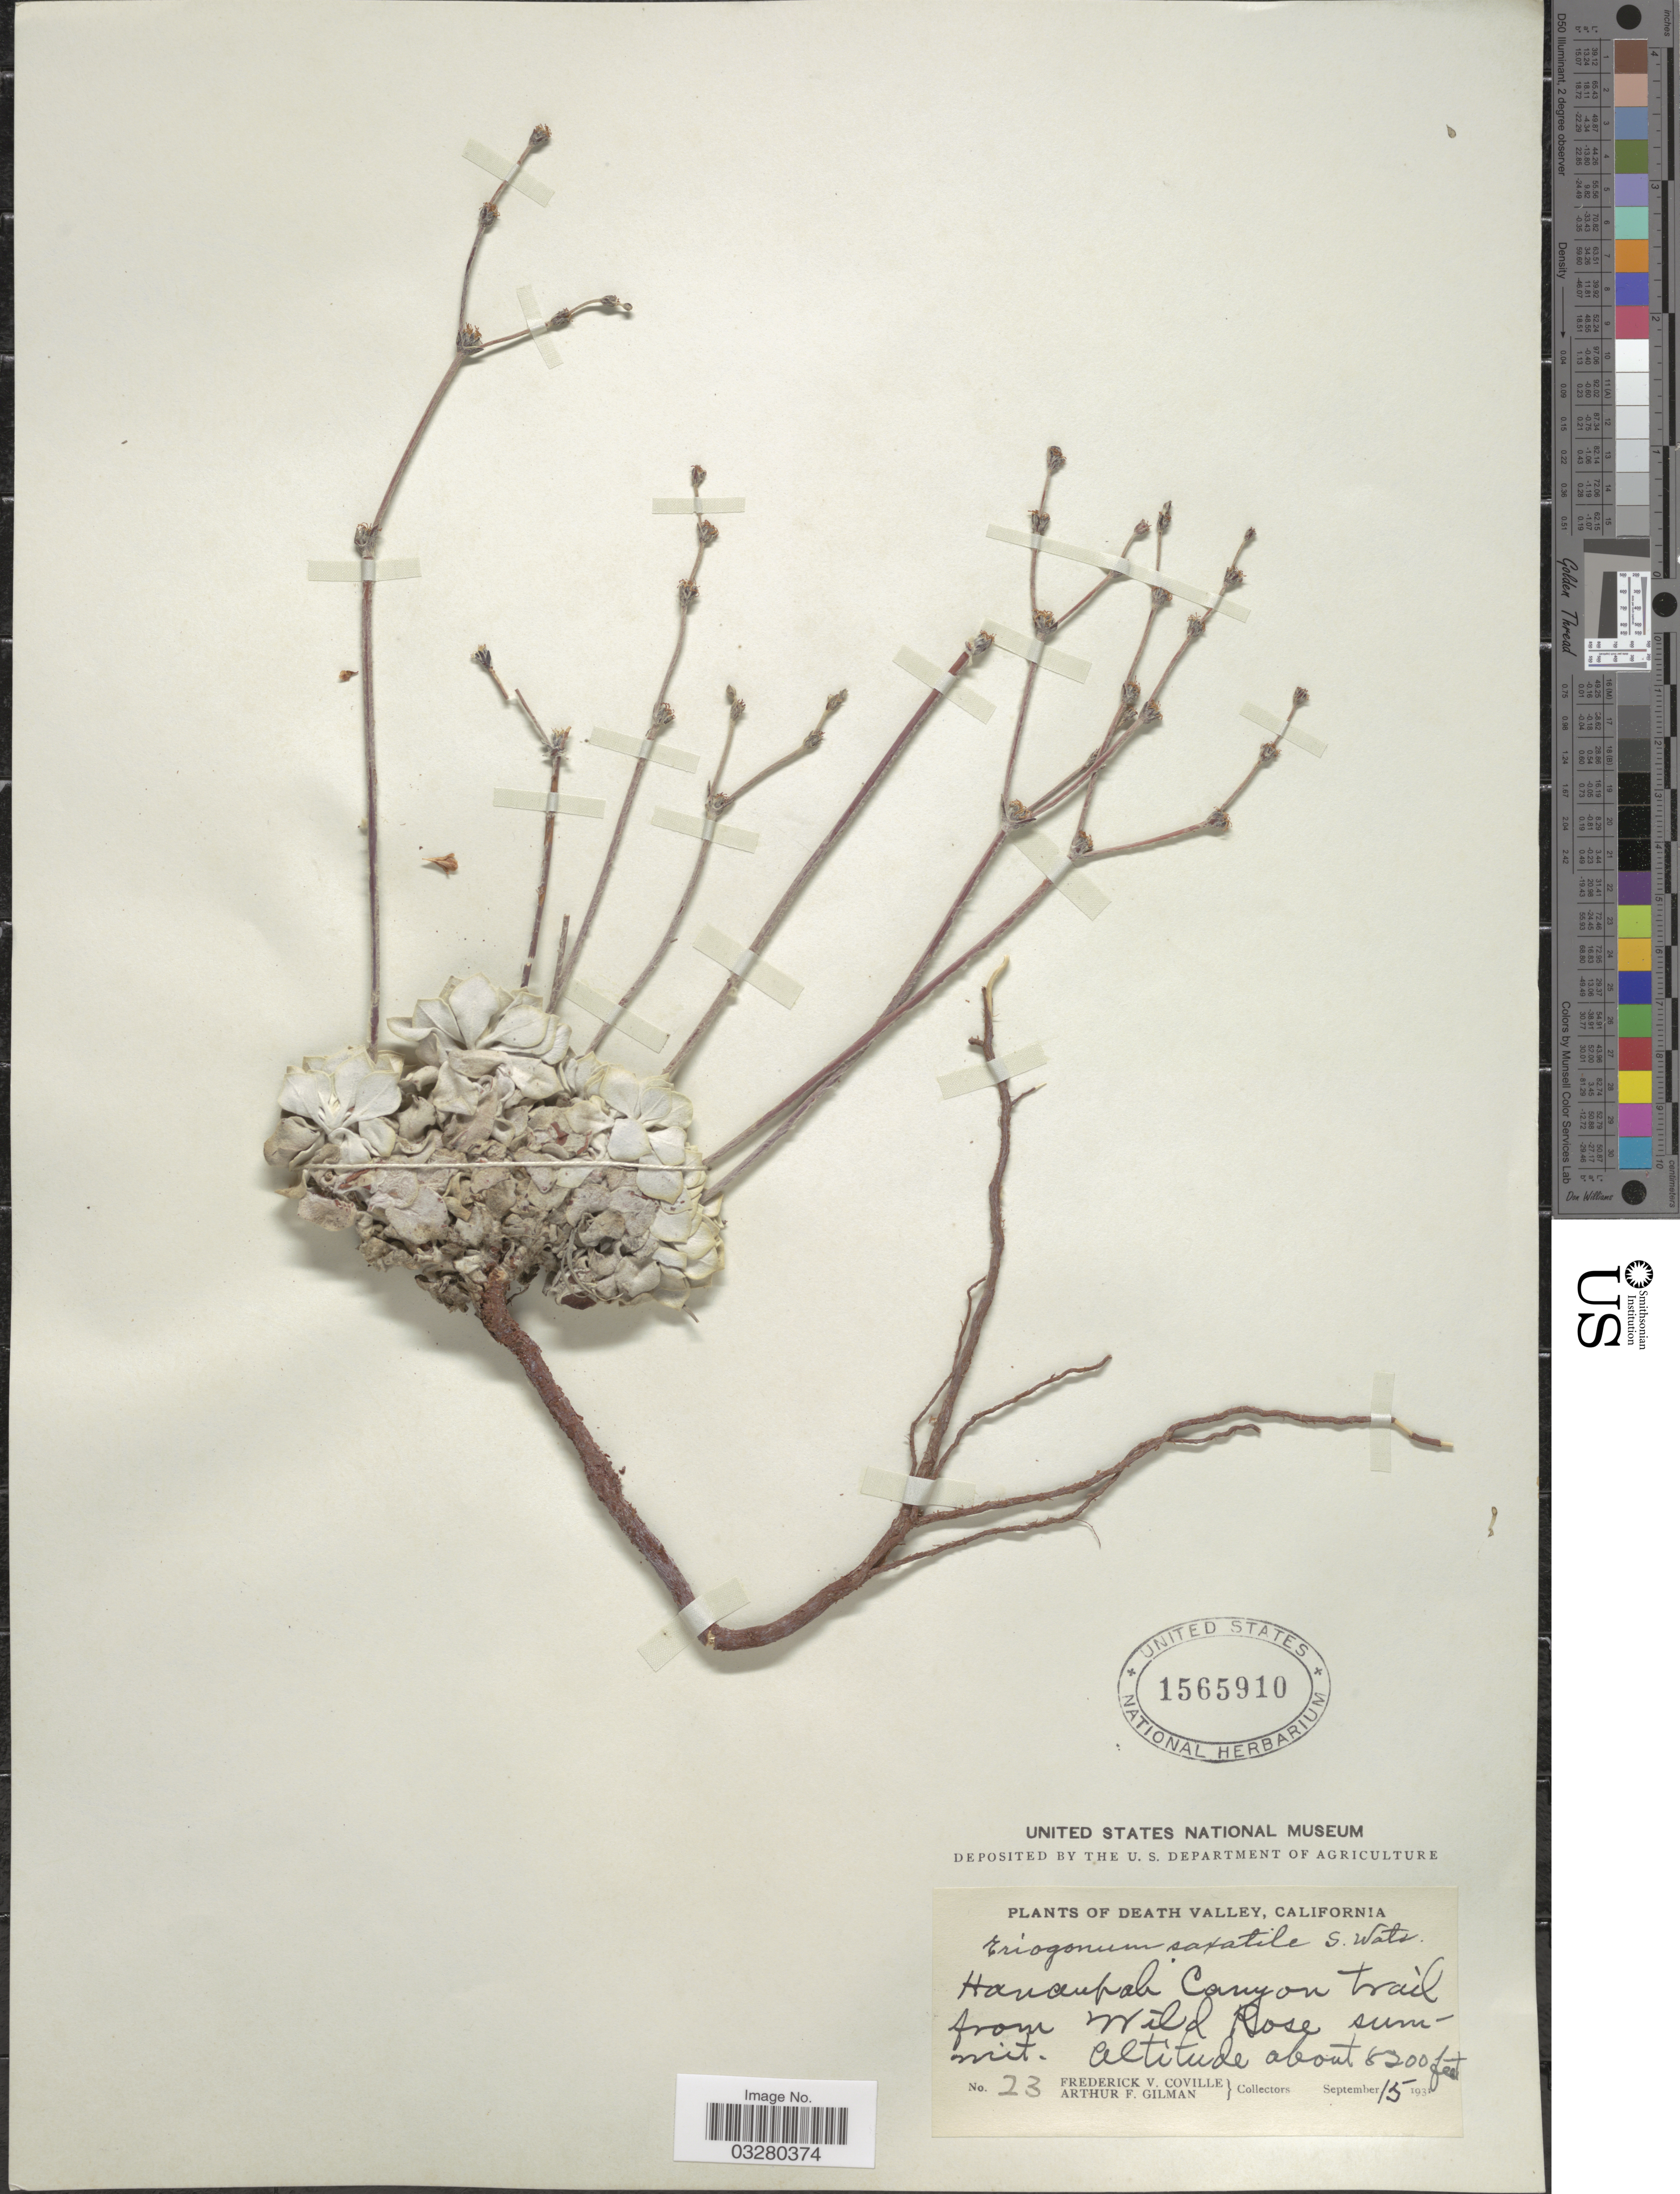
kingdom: Plantae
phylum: Tracheophyta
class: Magnoliopsida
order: Caryophyllales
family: Polygonaceae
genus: Eriogonum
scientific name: Eriogonum saxatile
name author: S. Watson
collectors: F. V. Coville & A. Gilman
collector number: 23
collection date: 1931-09-15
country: United States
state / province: California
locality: Death Valley. Hanaupah Canyon trail from Wild Rose summit.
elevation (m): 1585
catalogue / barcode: US 1565910